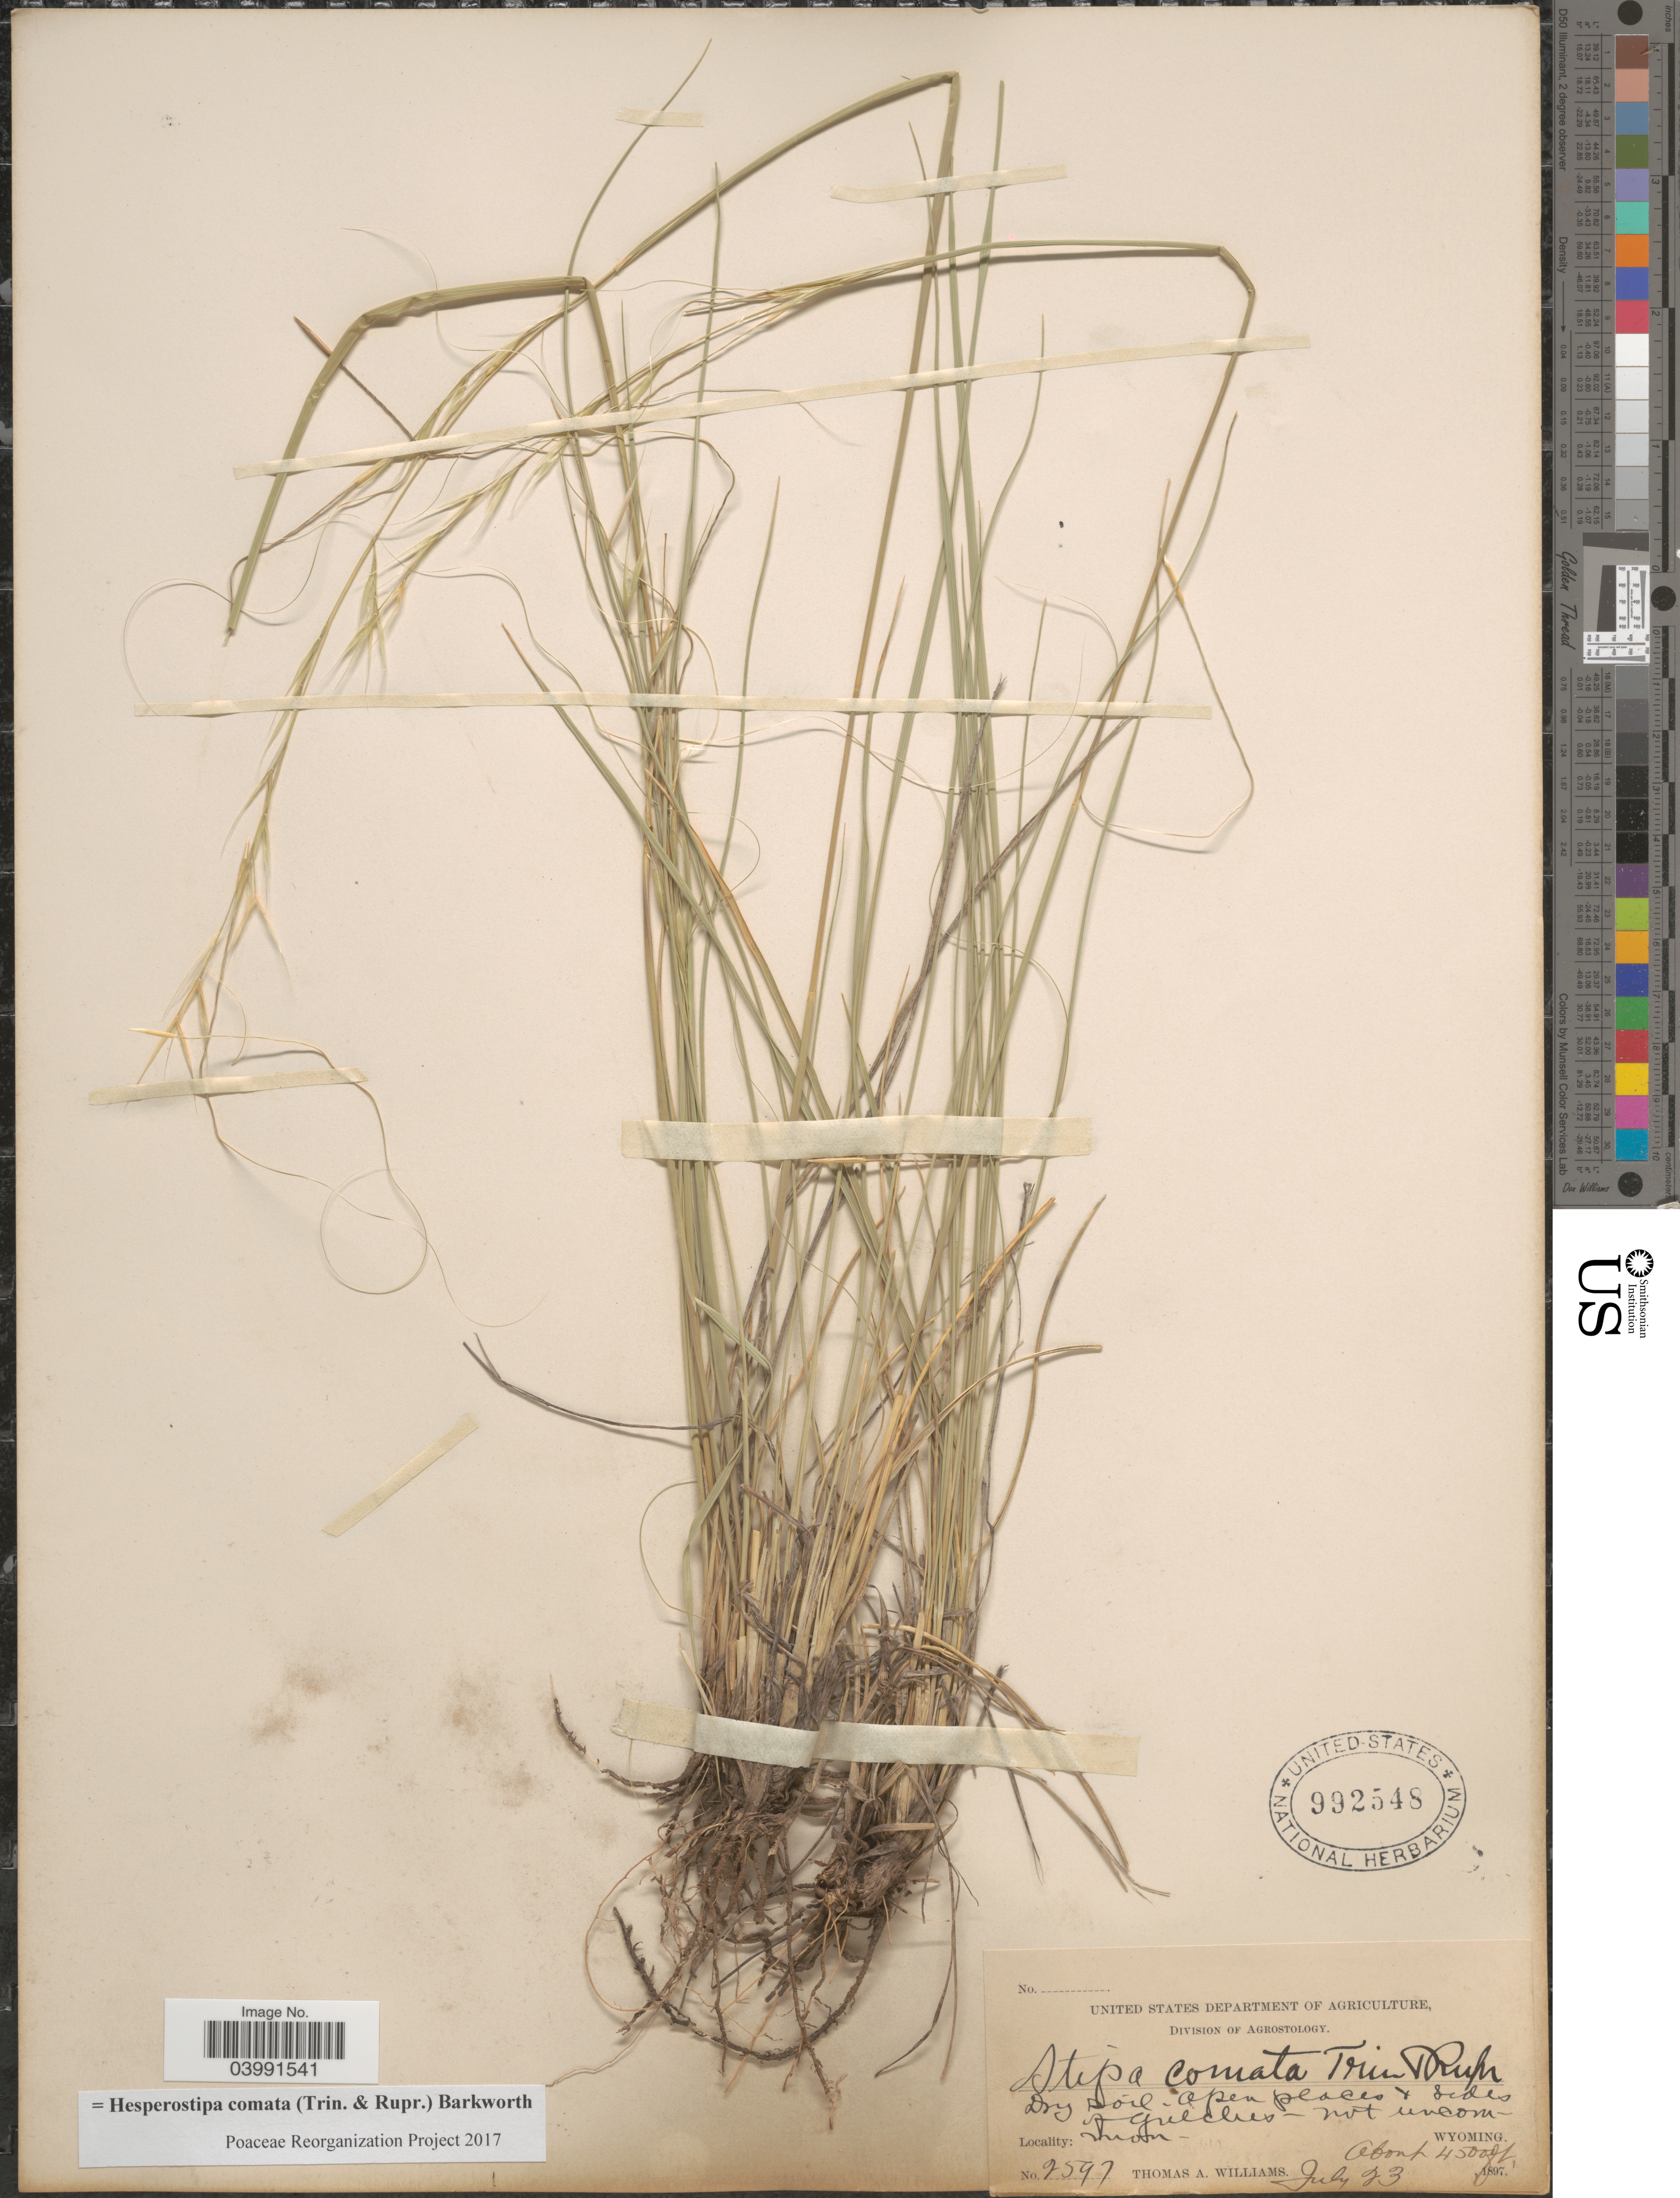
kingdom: Plantae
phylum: Tracheophyta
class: Liliopsida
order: Poales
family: Poaceae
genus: Hesperostipa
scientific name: Hesperostipa comata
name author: (Trin. & Rupr.) Barkworth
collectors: T. A. Williams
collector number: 2597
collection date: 1897-07-23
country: United States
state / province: Wyoming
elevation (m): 1372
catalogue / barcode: US 992548